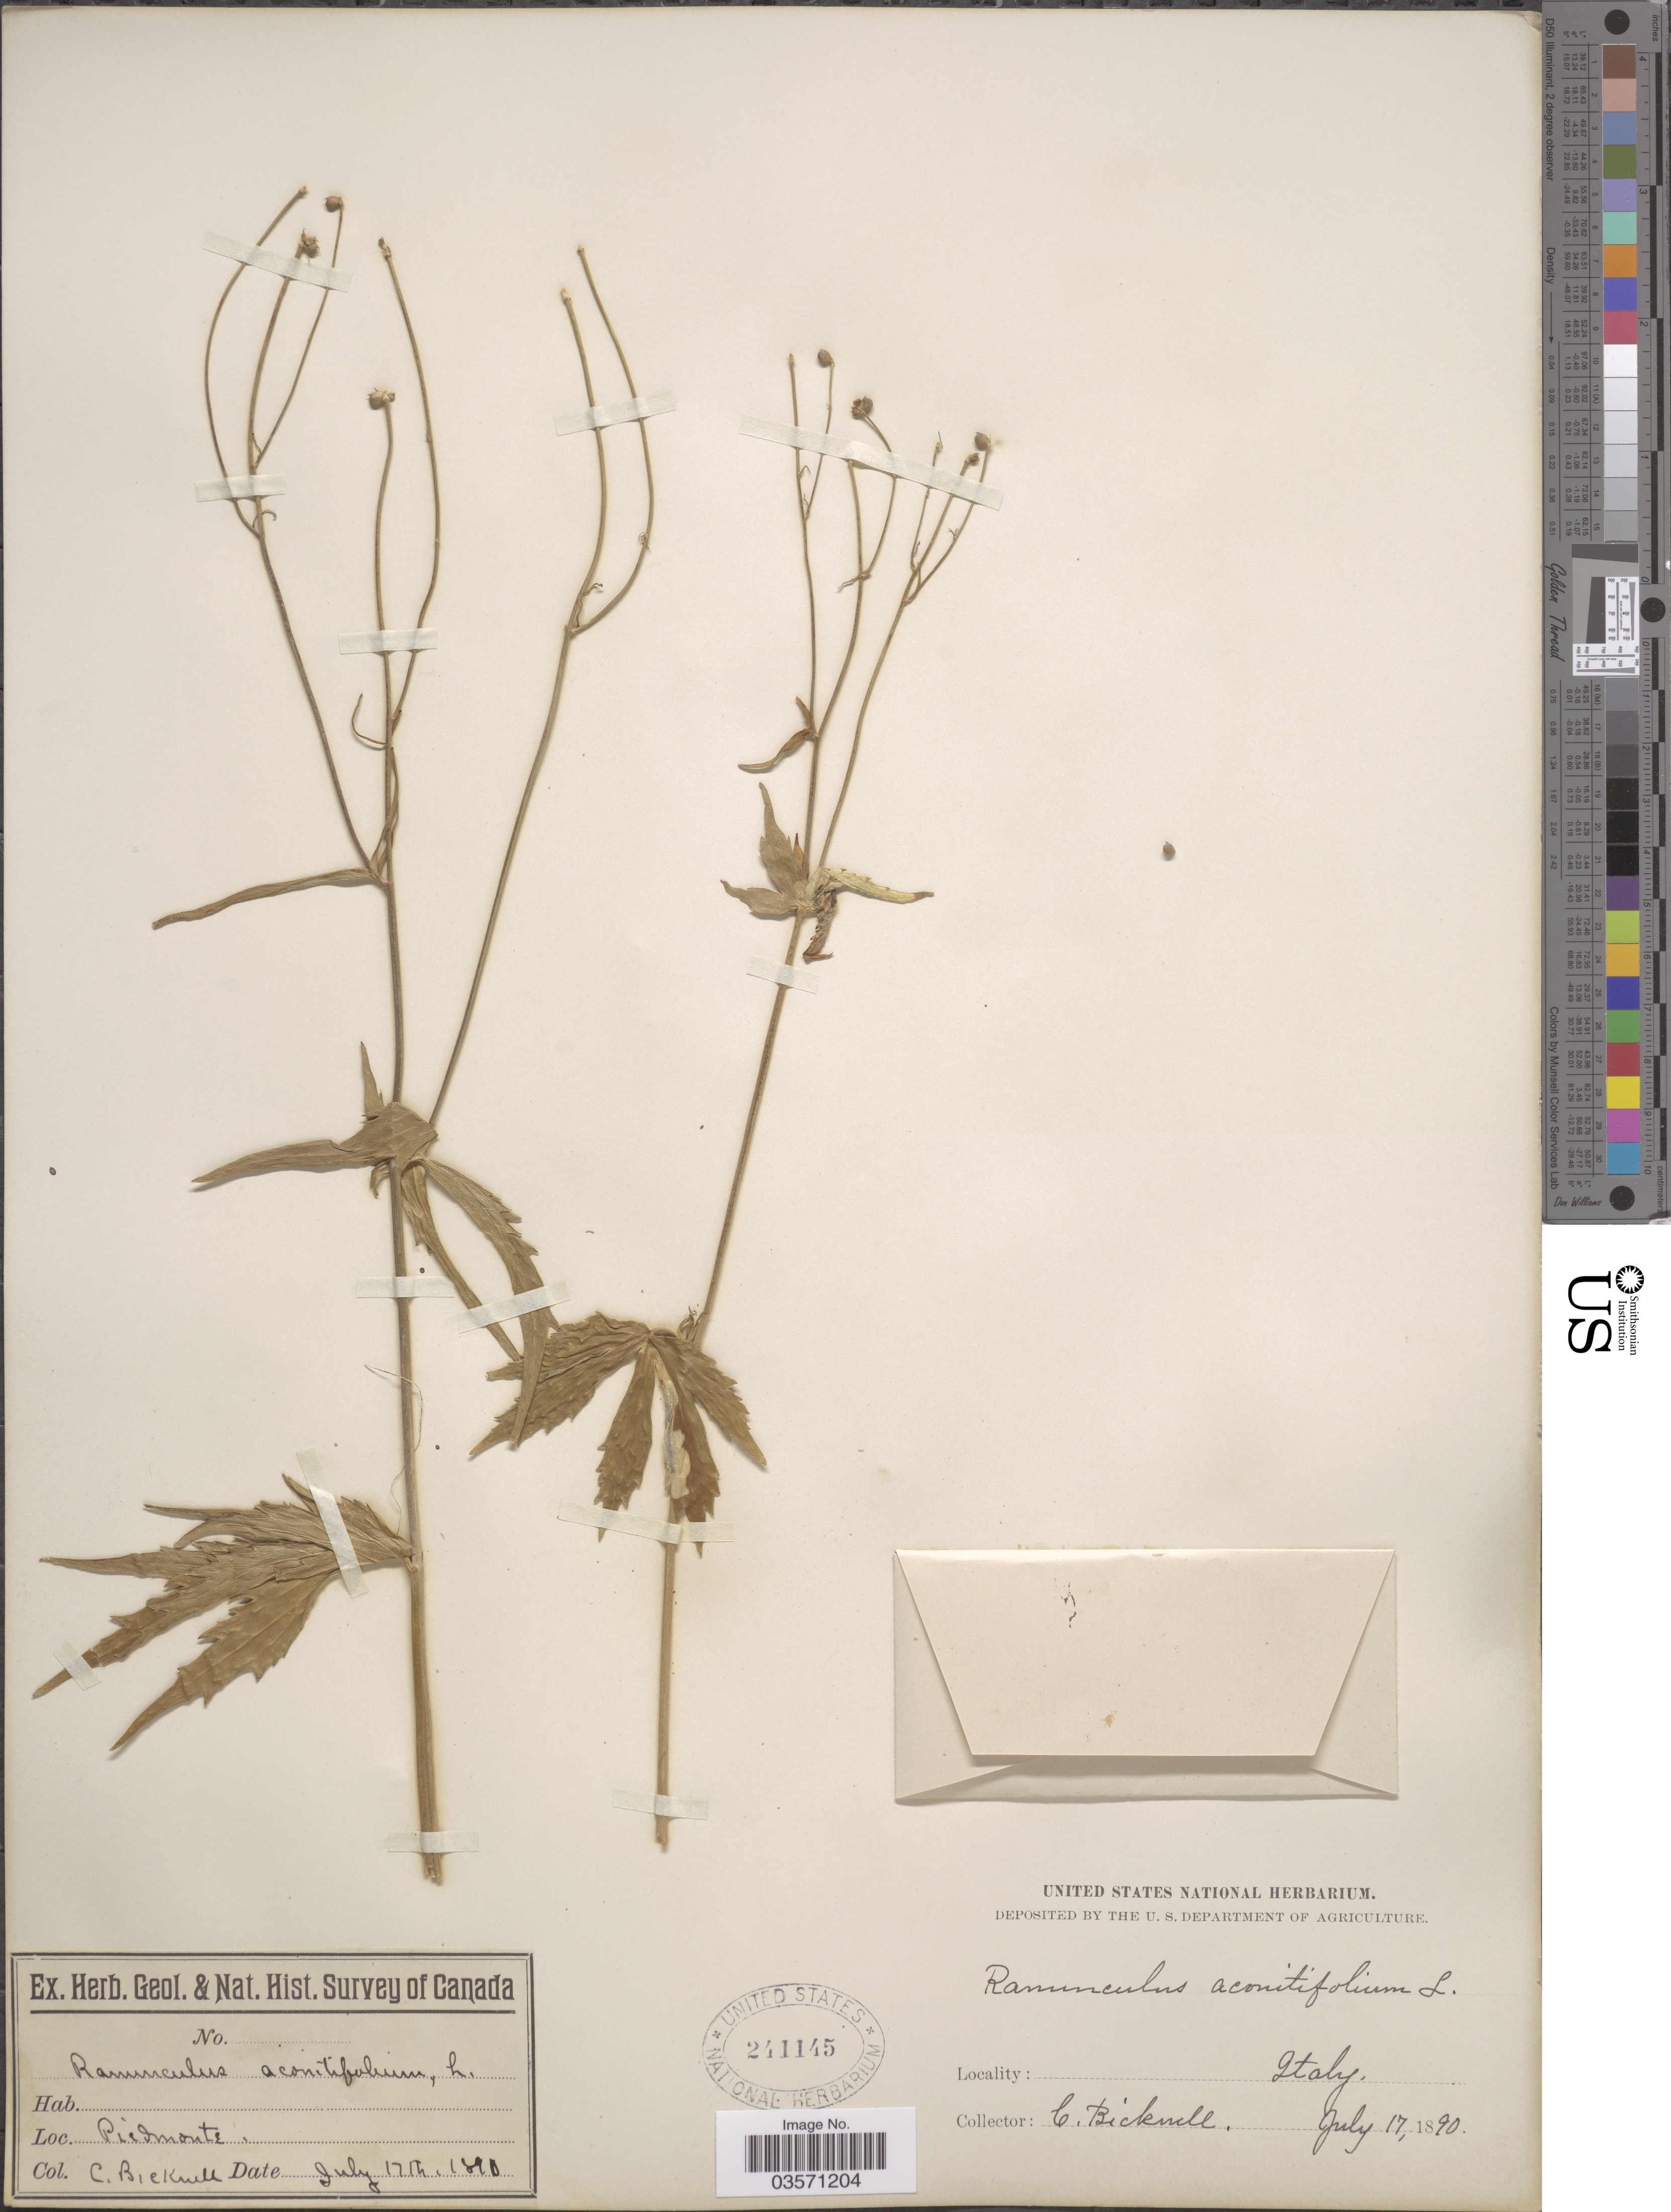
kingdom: Plantae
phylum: Tracheophyta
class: Magnoliopsida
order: Ranunculales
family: Ranunculaceae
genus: Ranunculus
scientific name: Ranunculus aconitifolius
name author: L.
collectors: C. Bicknell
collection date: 1890-07-17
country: Italy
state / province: Piedmont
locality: Piedmonte.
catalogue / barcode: US 241145